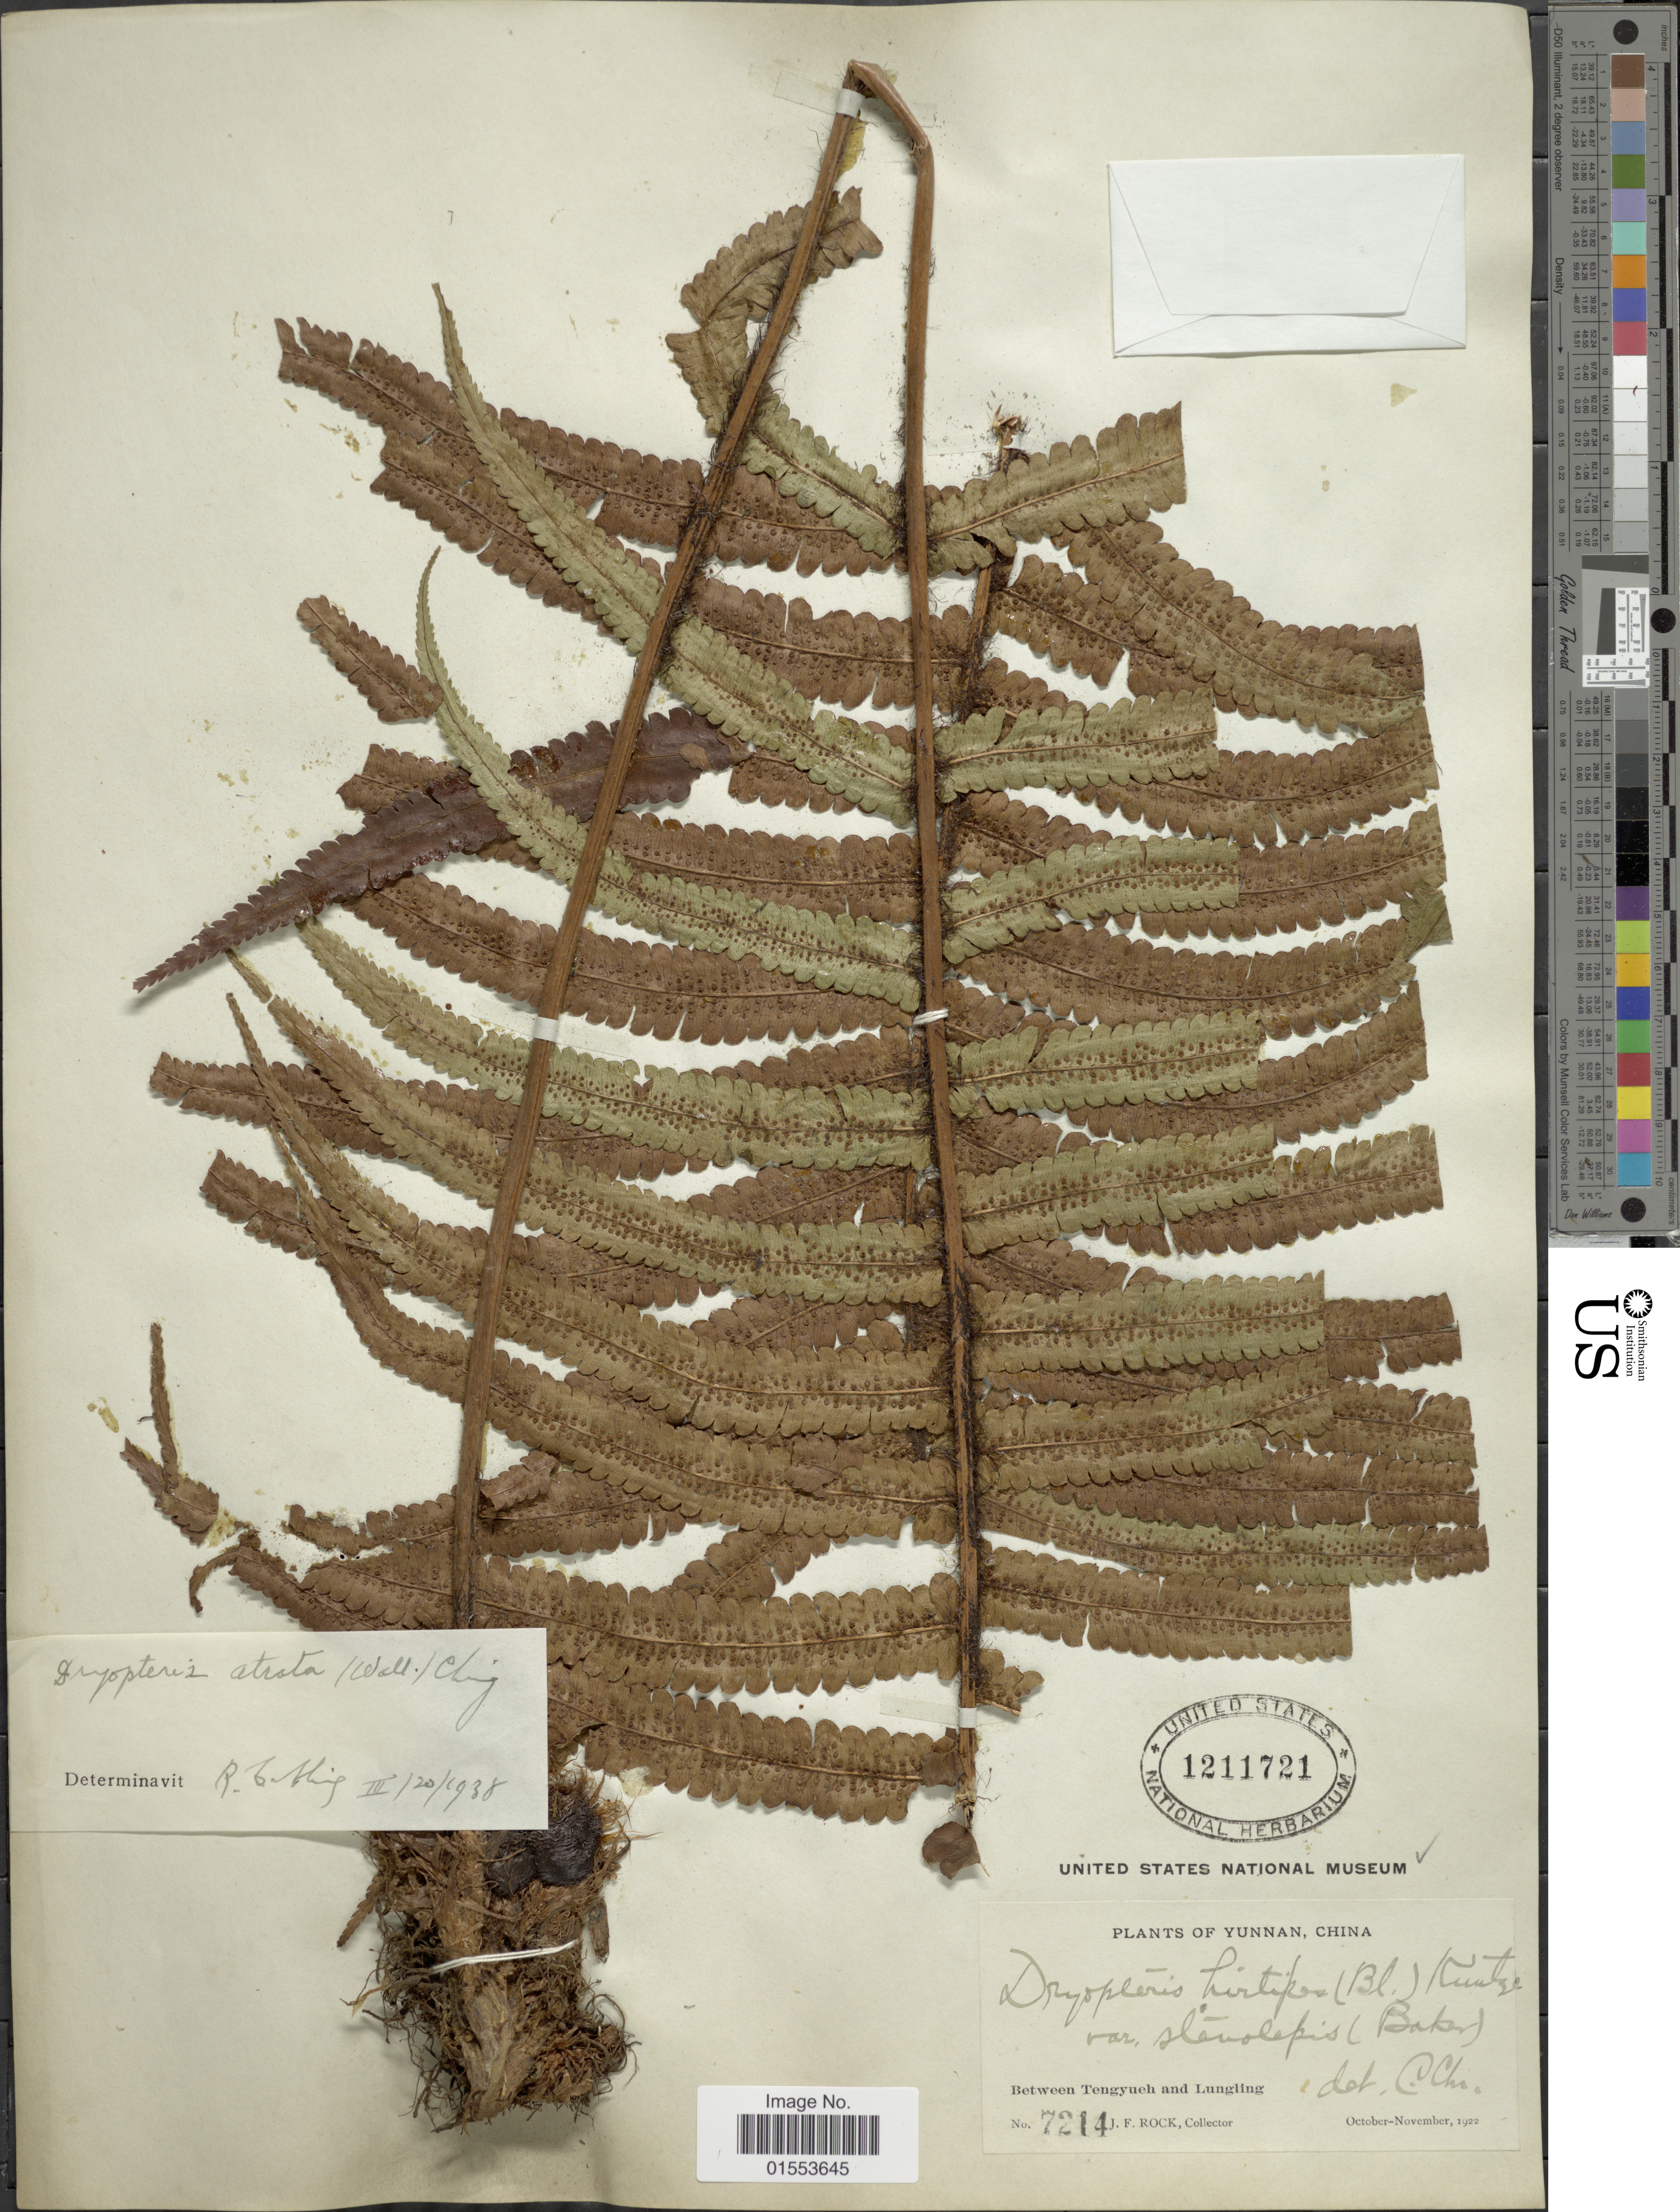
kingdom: Plantae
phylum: Tracheophyta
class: Polypodiopsida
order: Polypodiales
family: Dryopteridaceae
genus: Dryopteris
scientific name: Dryopteris atrata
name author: (Wall. ex Kunze) Ching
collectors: J. Rock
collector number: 7214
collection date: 1922-10/1922-11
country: China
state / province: Yunnan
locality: Yunnan, China, Between Tengyueh and Lungling.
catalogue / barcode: US 1211721